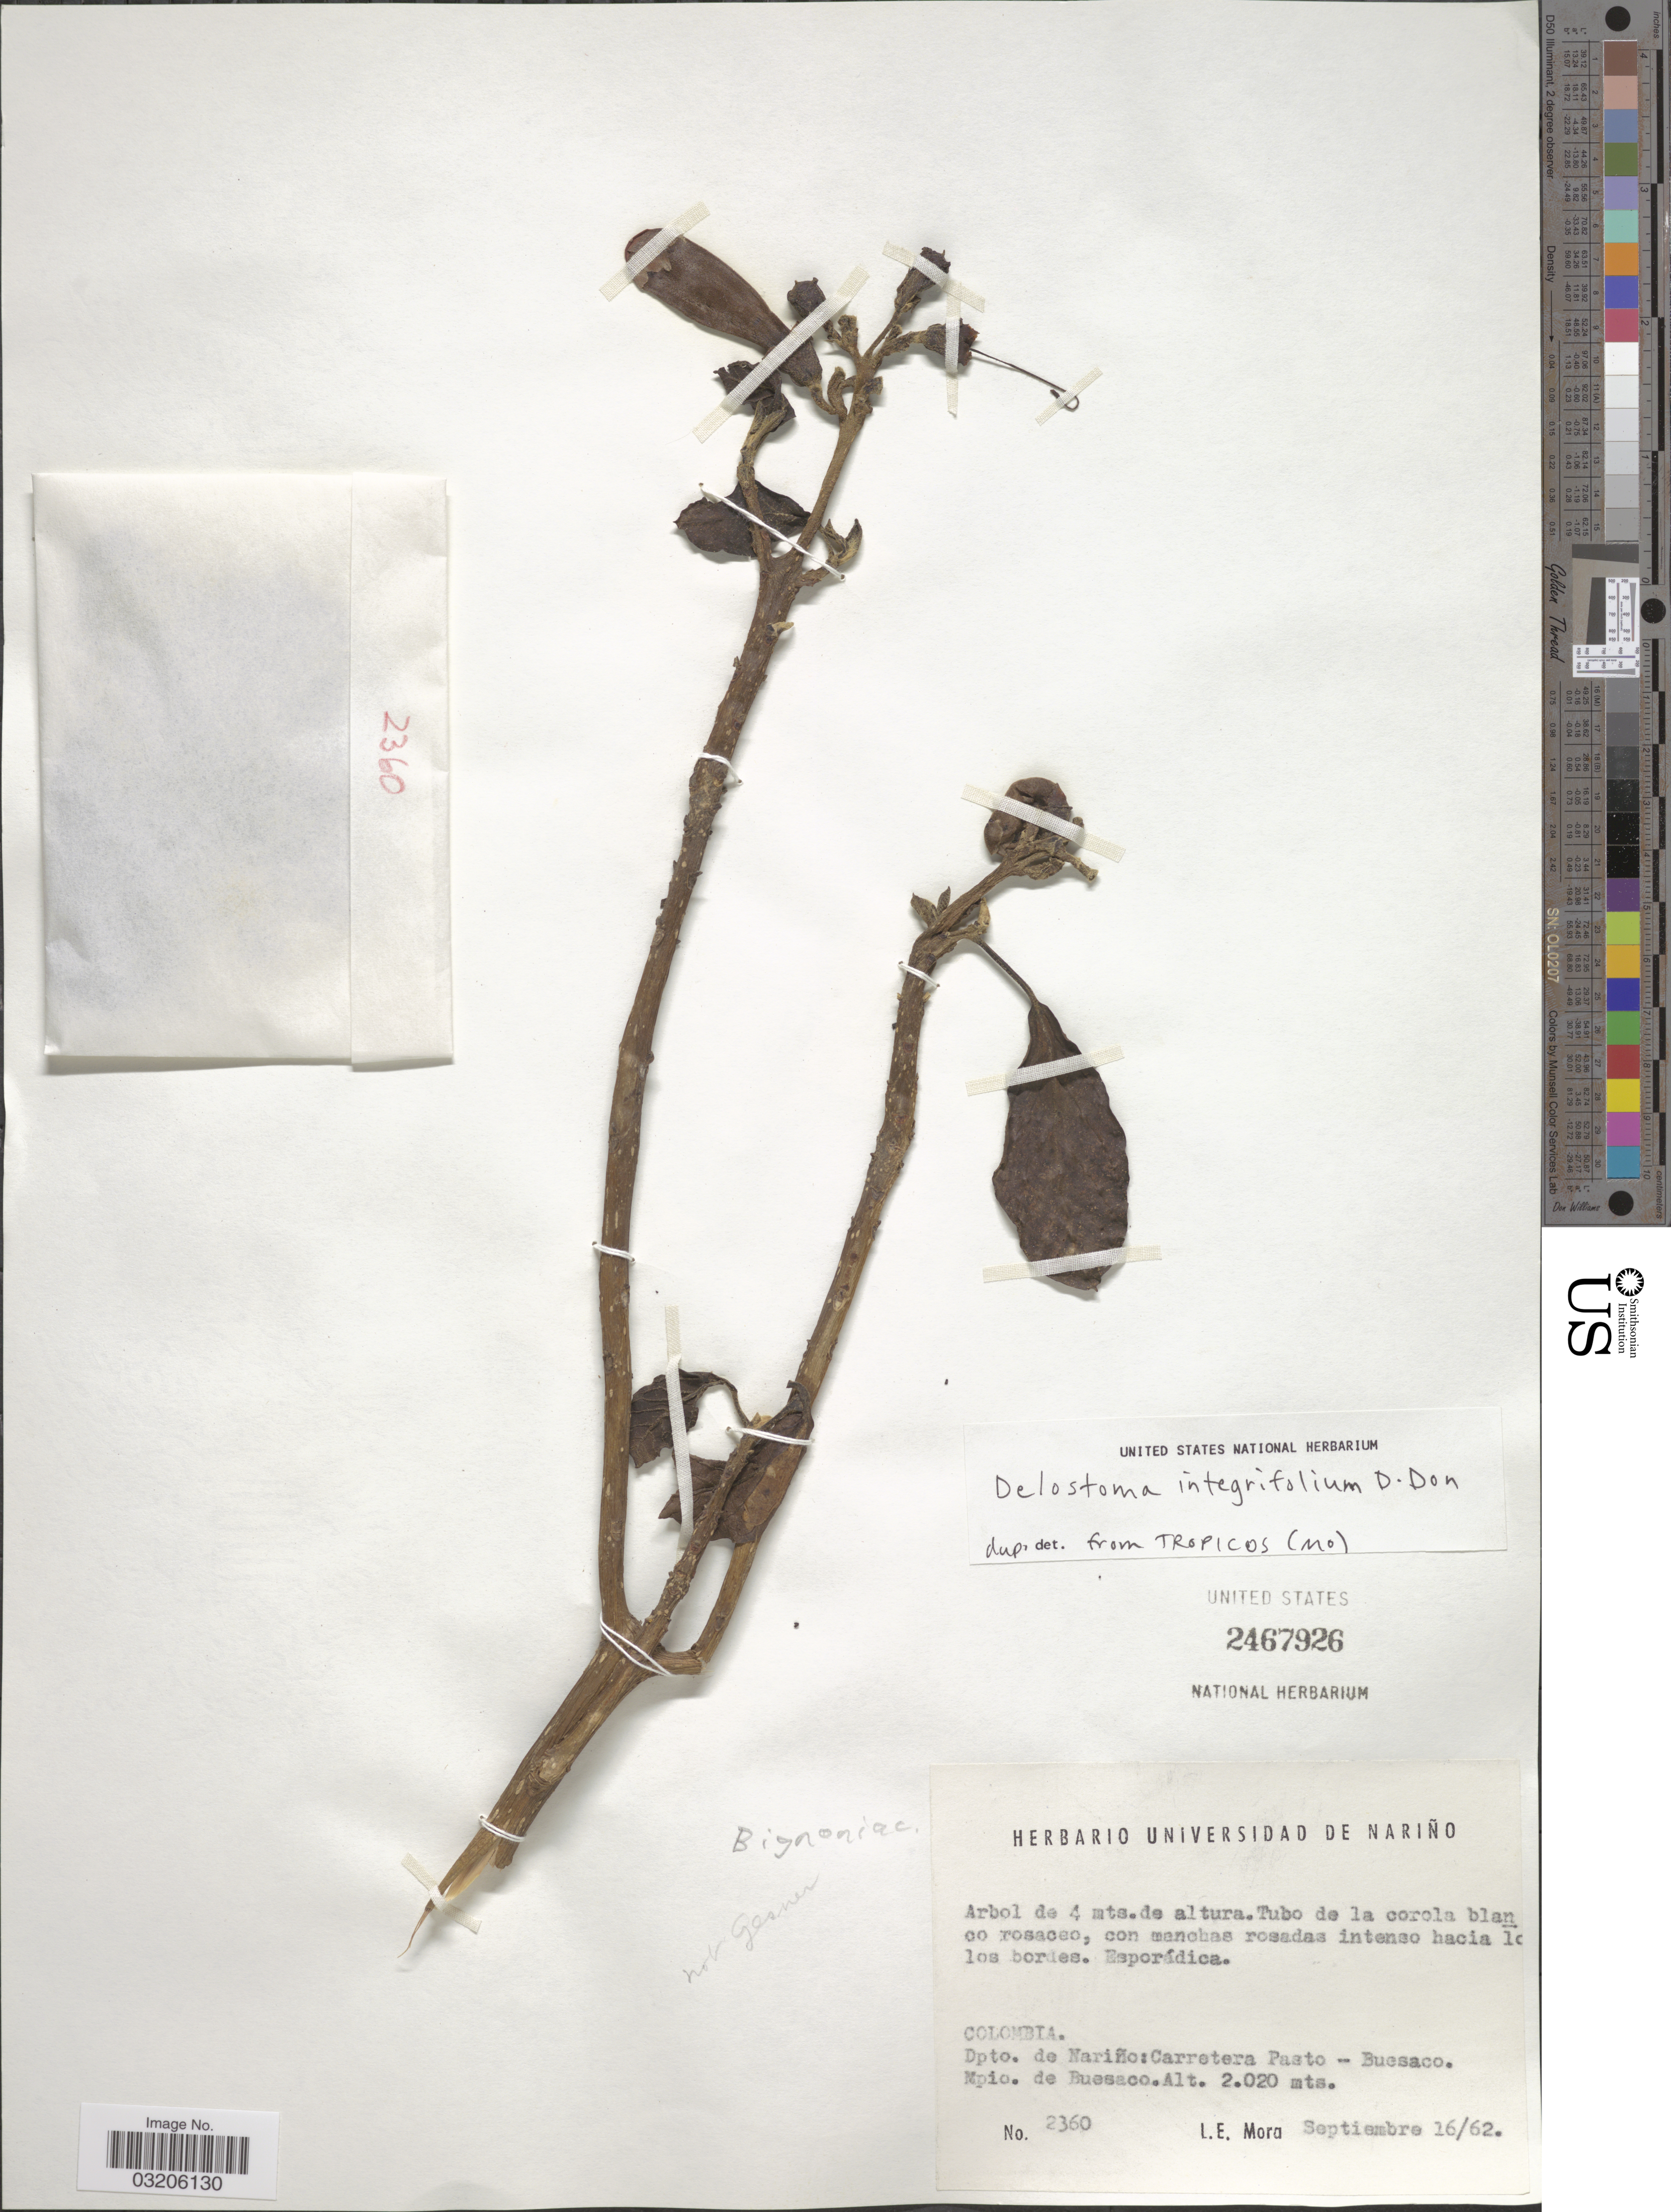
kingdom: Plantae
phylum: Tracheophyta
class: Magnoliopsida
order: Lamiales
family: Bignoniaceae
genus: Delostoma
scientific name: Delostoma integrifolium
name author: D. Don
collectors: L. Mora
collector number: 2360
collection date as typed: Transcribed d/m/y: 16/9/62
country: Colombia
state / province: Nariño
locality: Dpto. de Nariño: Carretera Pasto - Buesaco. Mpio. de Buesaco.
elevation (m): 2020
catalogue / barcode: US 2467926